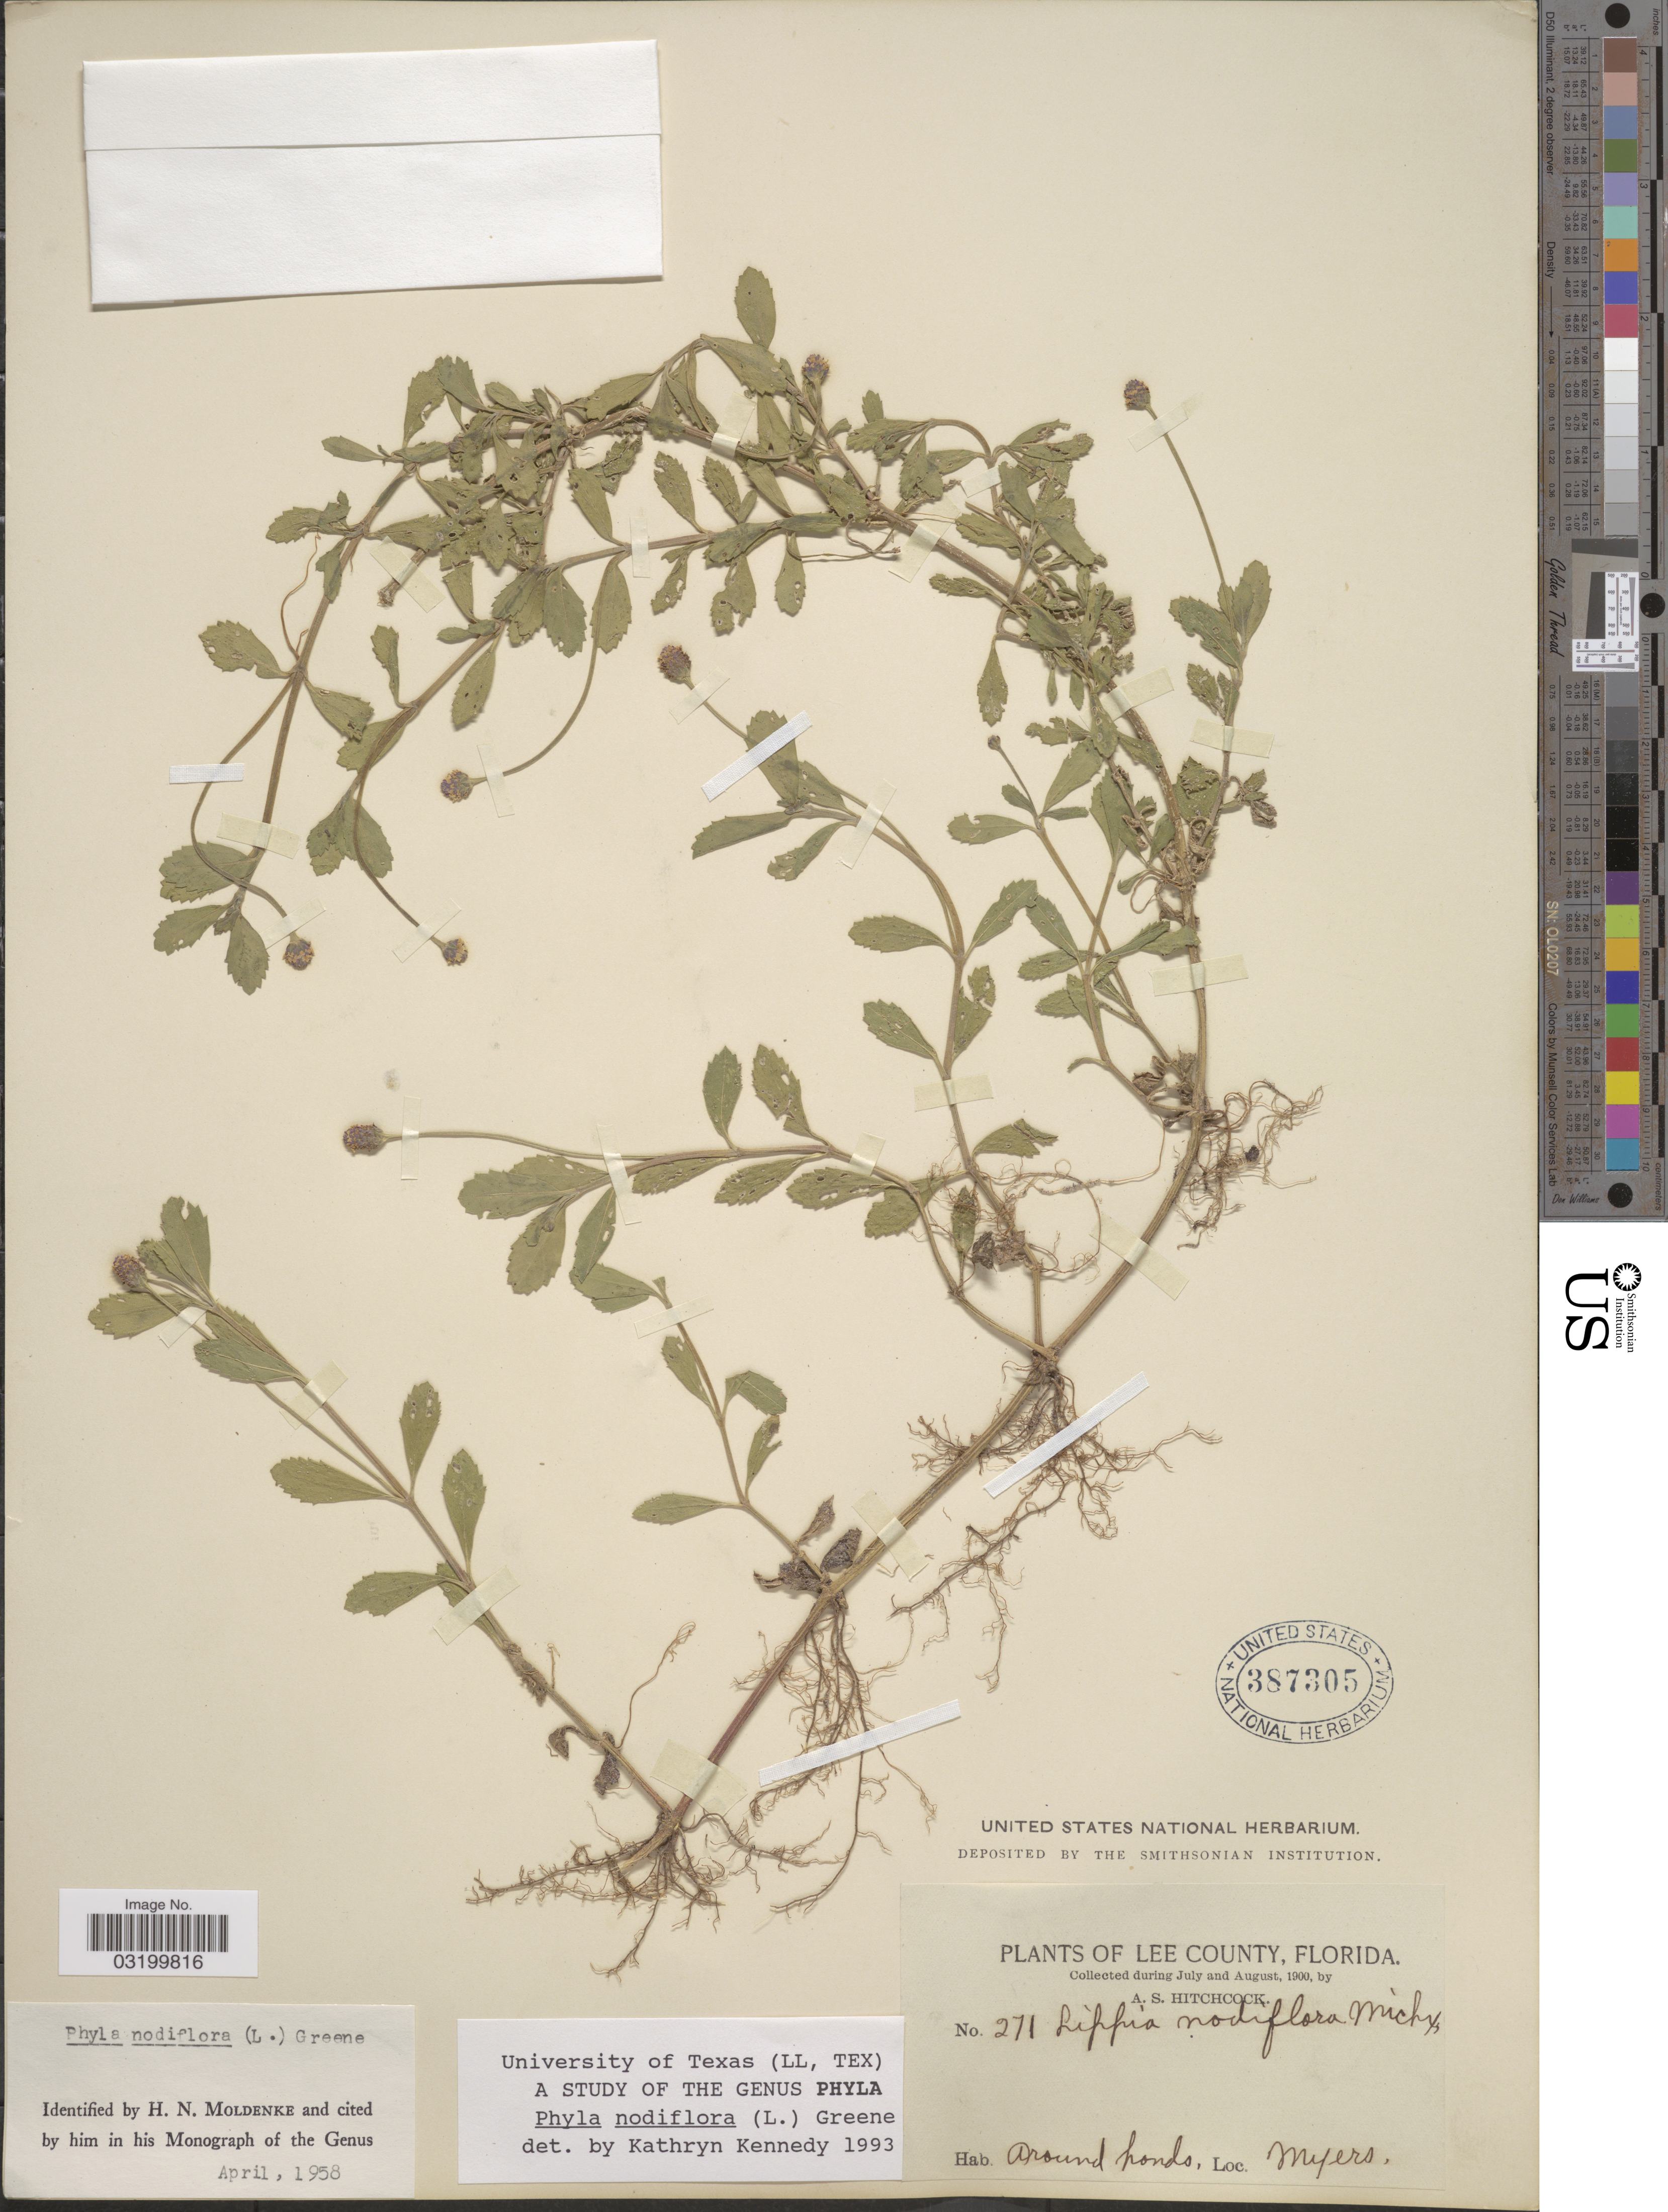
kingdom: Plantae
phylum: Tracheophyta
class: Magnoliopsida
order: Lamiales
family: Verbenaceae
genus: Phyla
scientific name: Phyla nodiflora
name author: (L.) Greene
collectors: A. S. Hitchcock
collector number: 271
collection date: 1900-07/1900-08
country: United States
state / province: Florida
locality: Lee County. Myers.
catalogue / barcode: US 387305